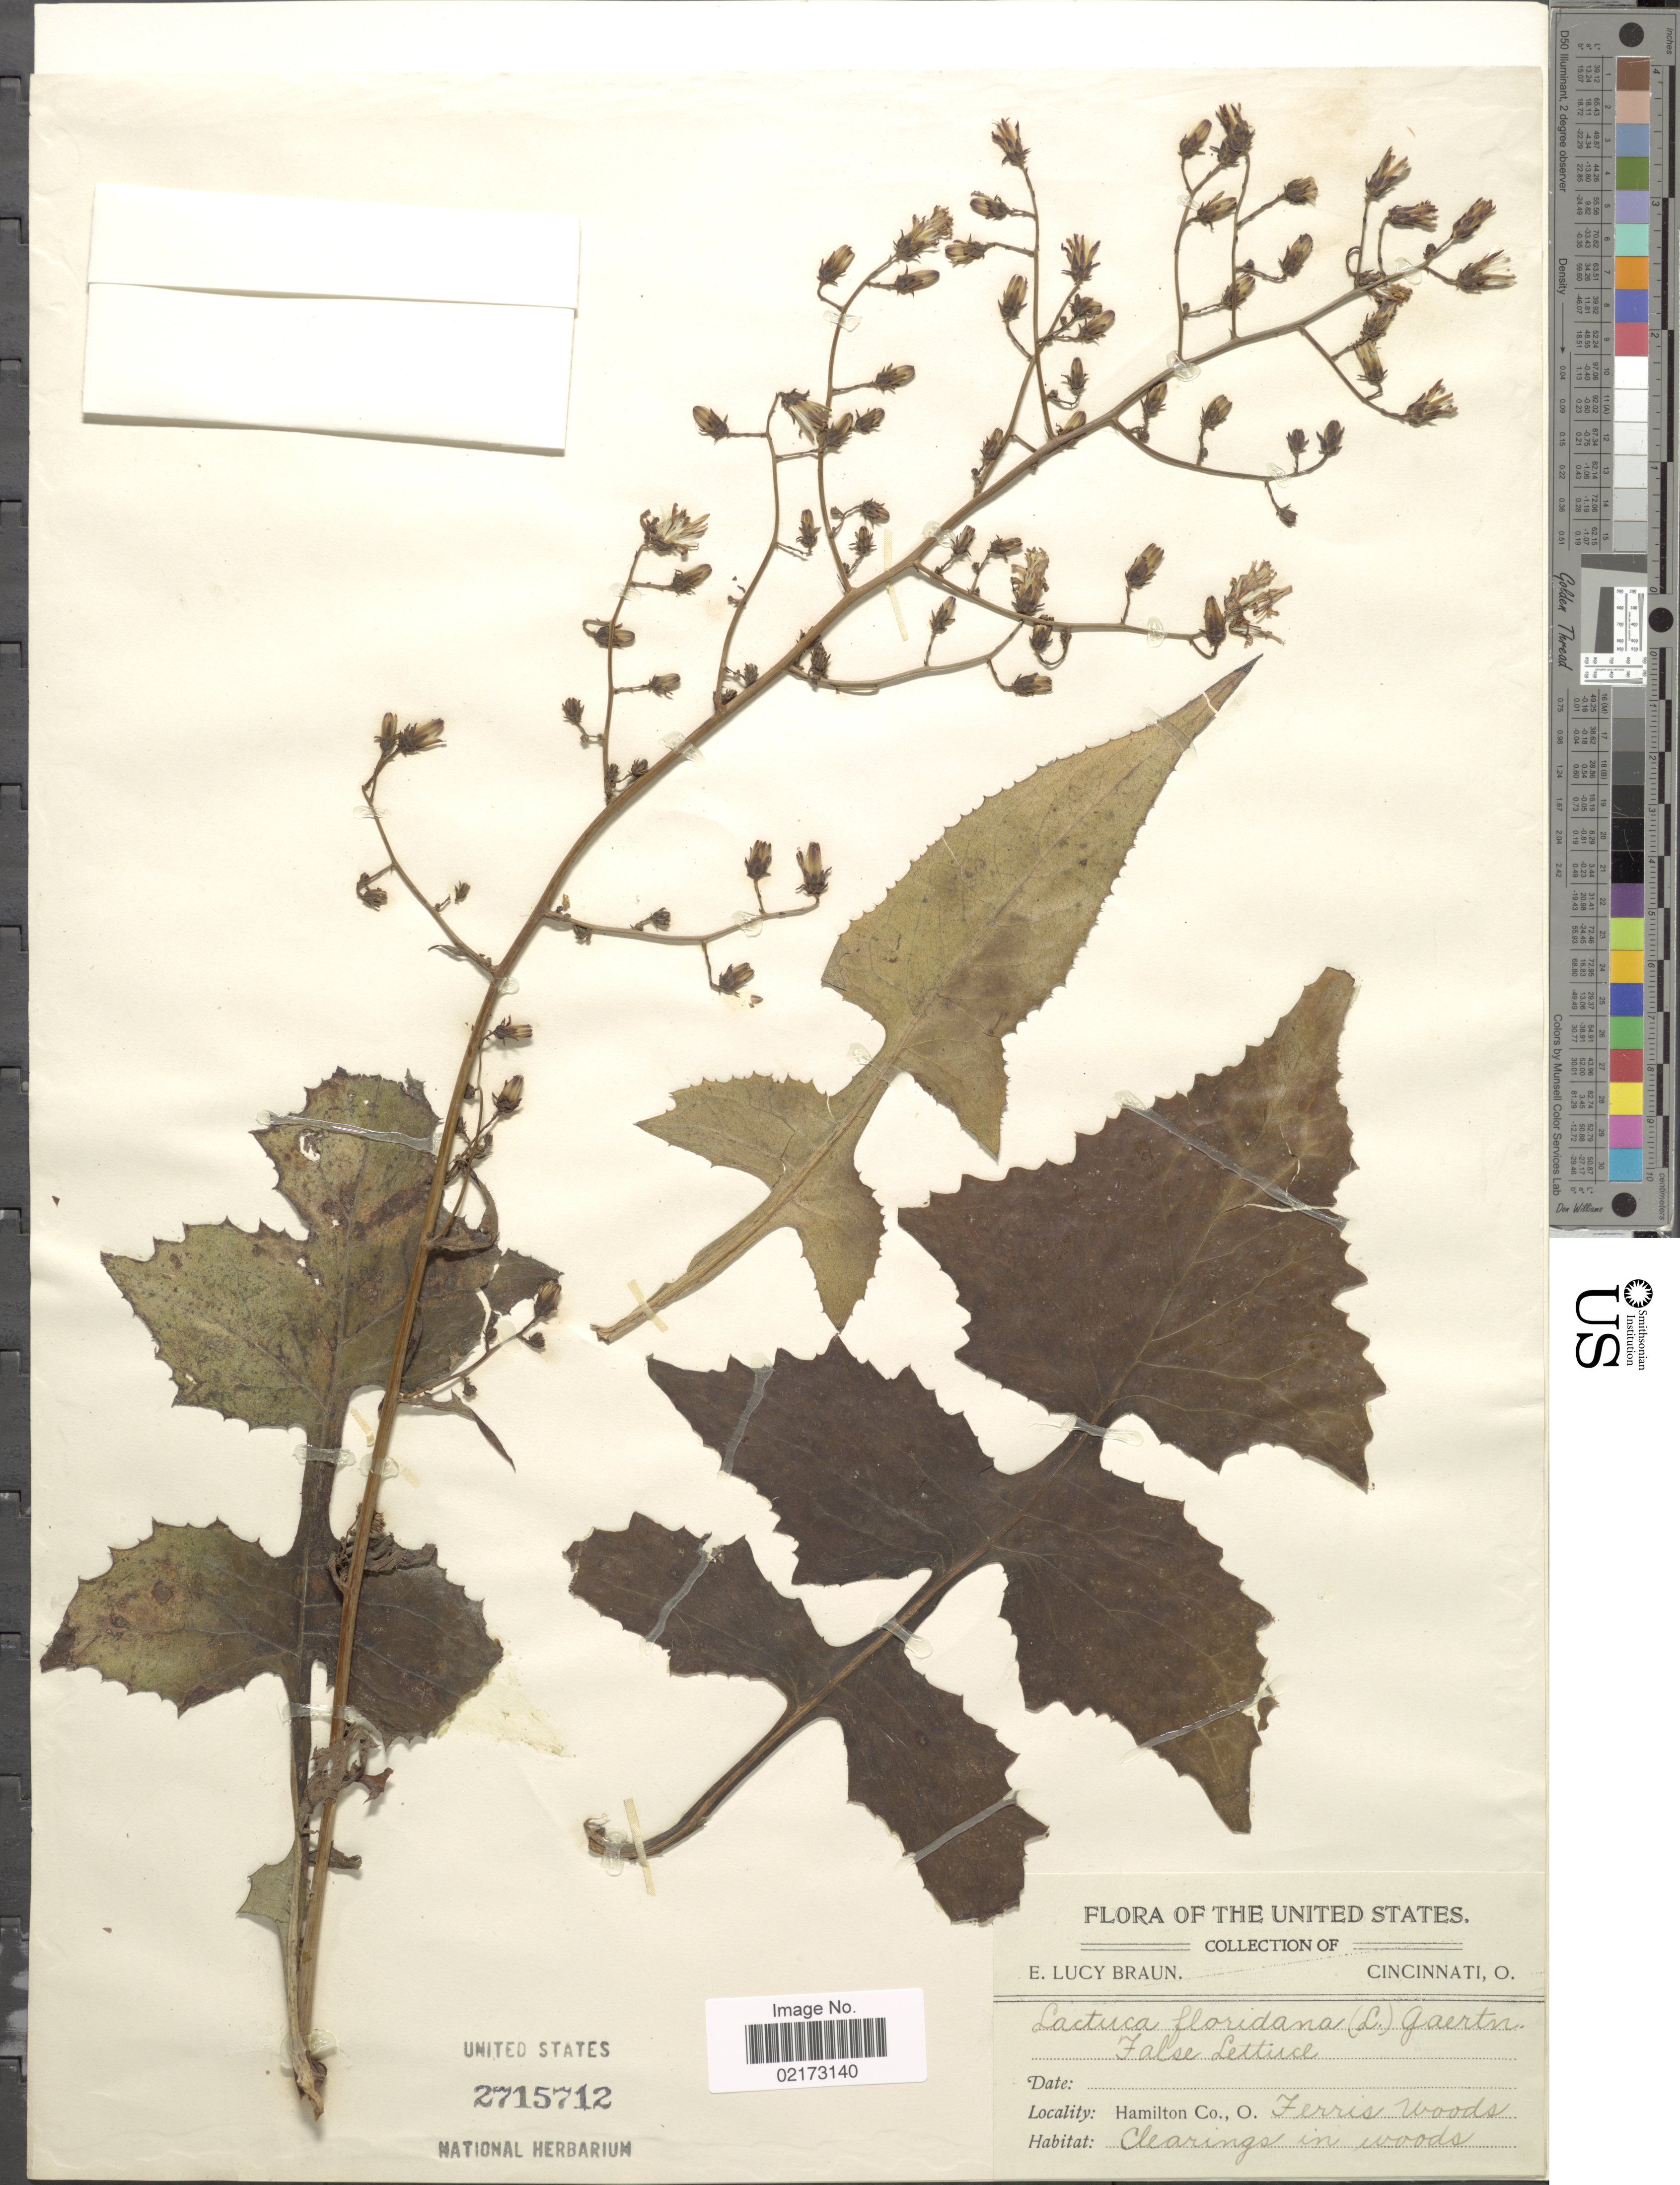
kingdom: Plantae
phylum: Tracheophyta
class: Magnoliopsida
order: Asterales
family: Asteraceae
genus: Lactuca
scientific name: Lactuca floridana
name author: (L.) Gaertn.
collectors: E. L. Braun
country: United States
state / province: Ohio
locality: The United States, Hamilton Co., O., Ferris Woods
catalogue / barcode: US 2715712